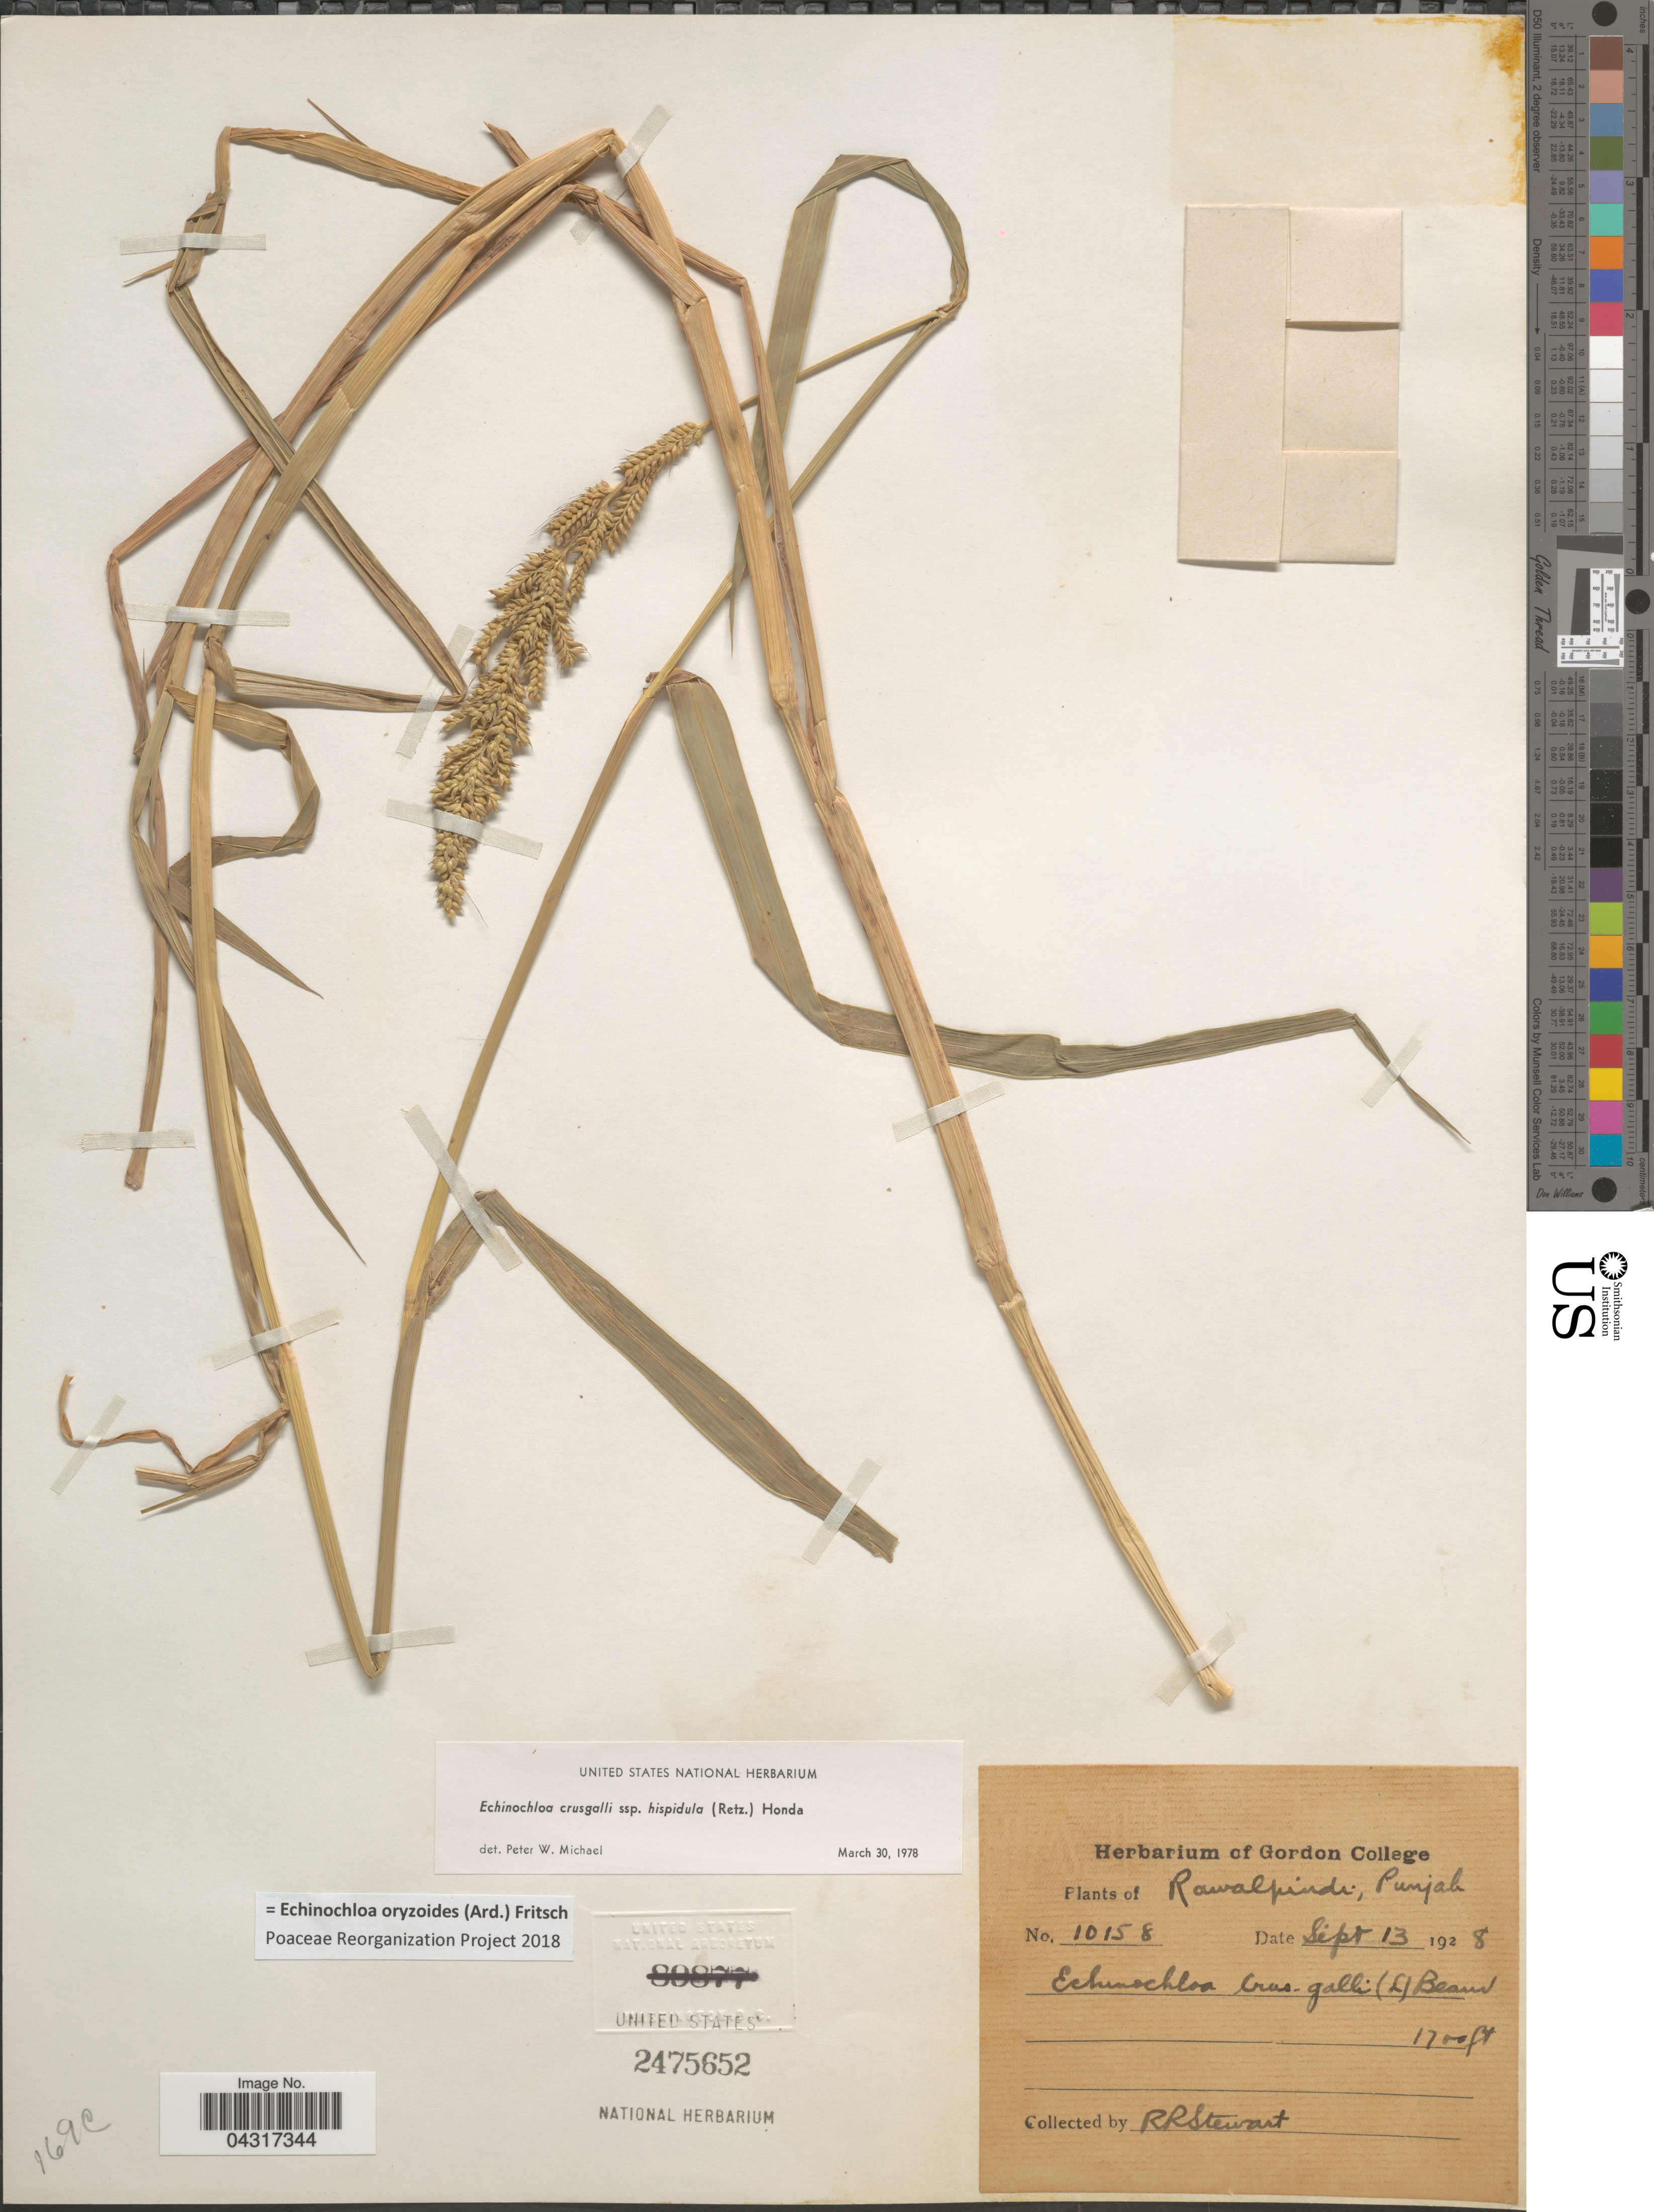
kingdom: Plantae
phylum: Tracheophyta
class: Liliopsida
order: Poales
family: Poaceae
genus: Echinochloa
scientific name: Echinochloa oryzoides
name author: (Ard.) Fritsch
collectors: R. Stewart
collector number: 10158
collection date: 1928-09-13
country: Pakistan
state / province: Punjab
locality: Rawalpindi; Punjab.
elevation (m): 518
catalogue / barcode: US 2475652